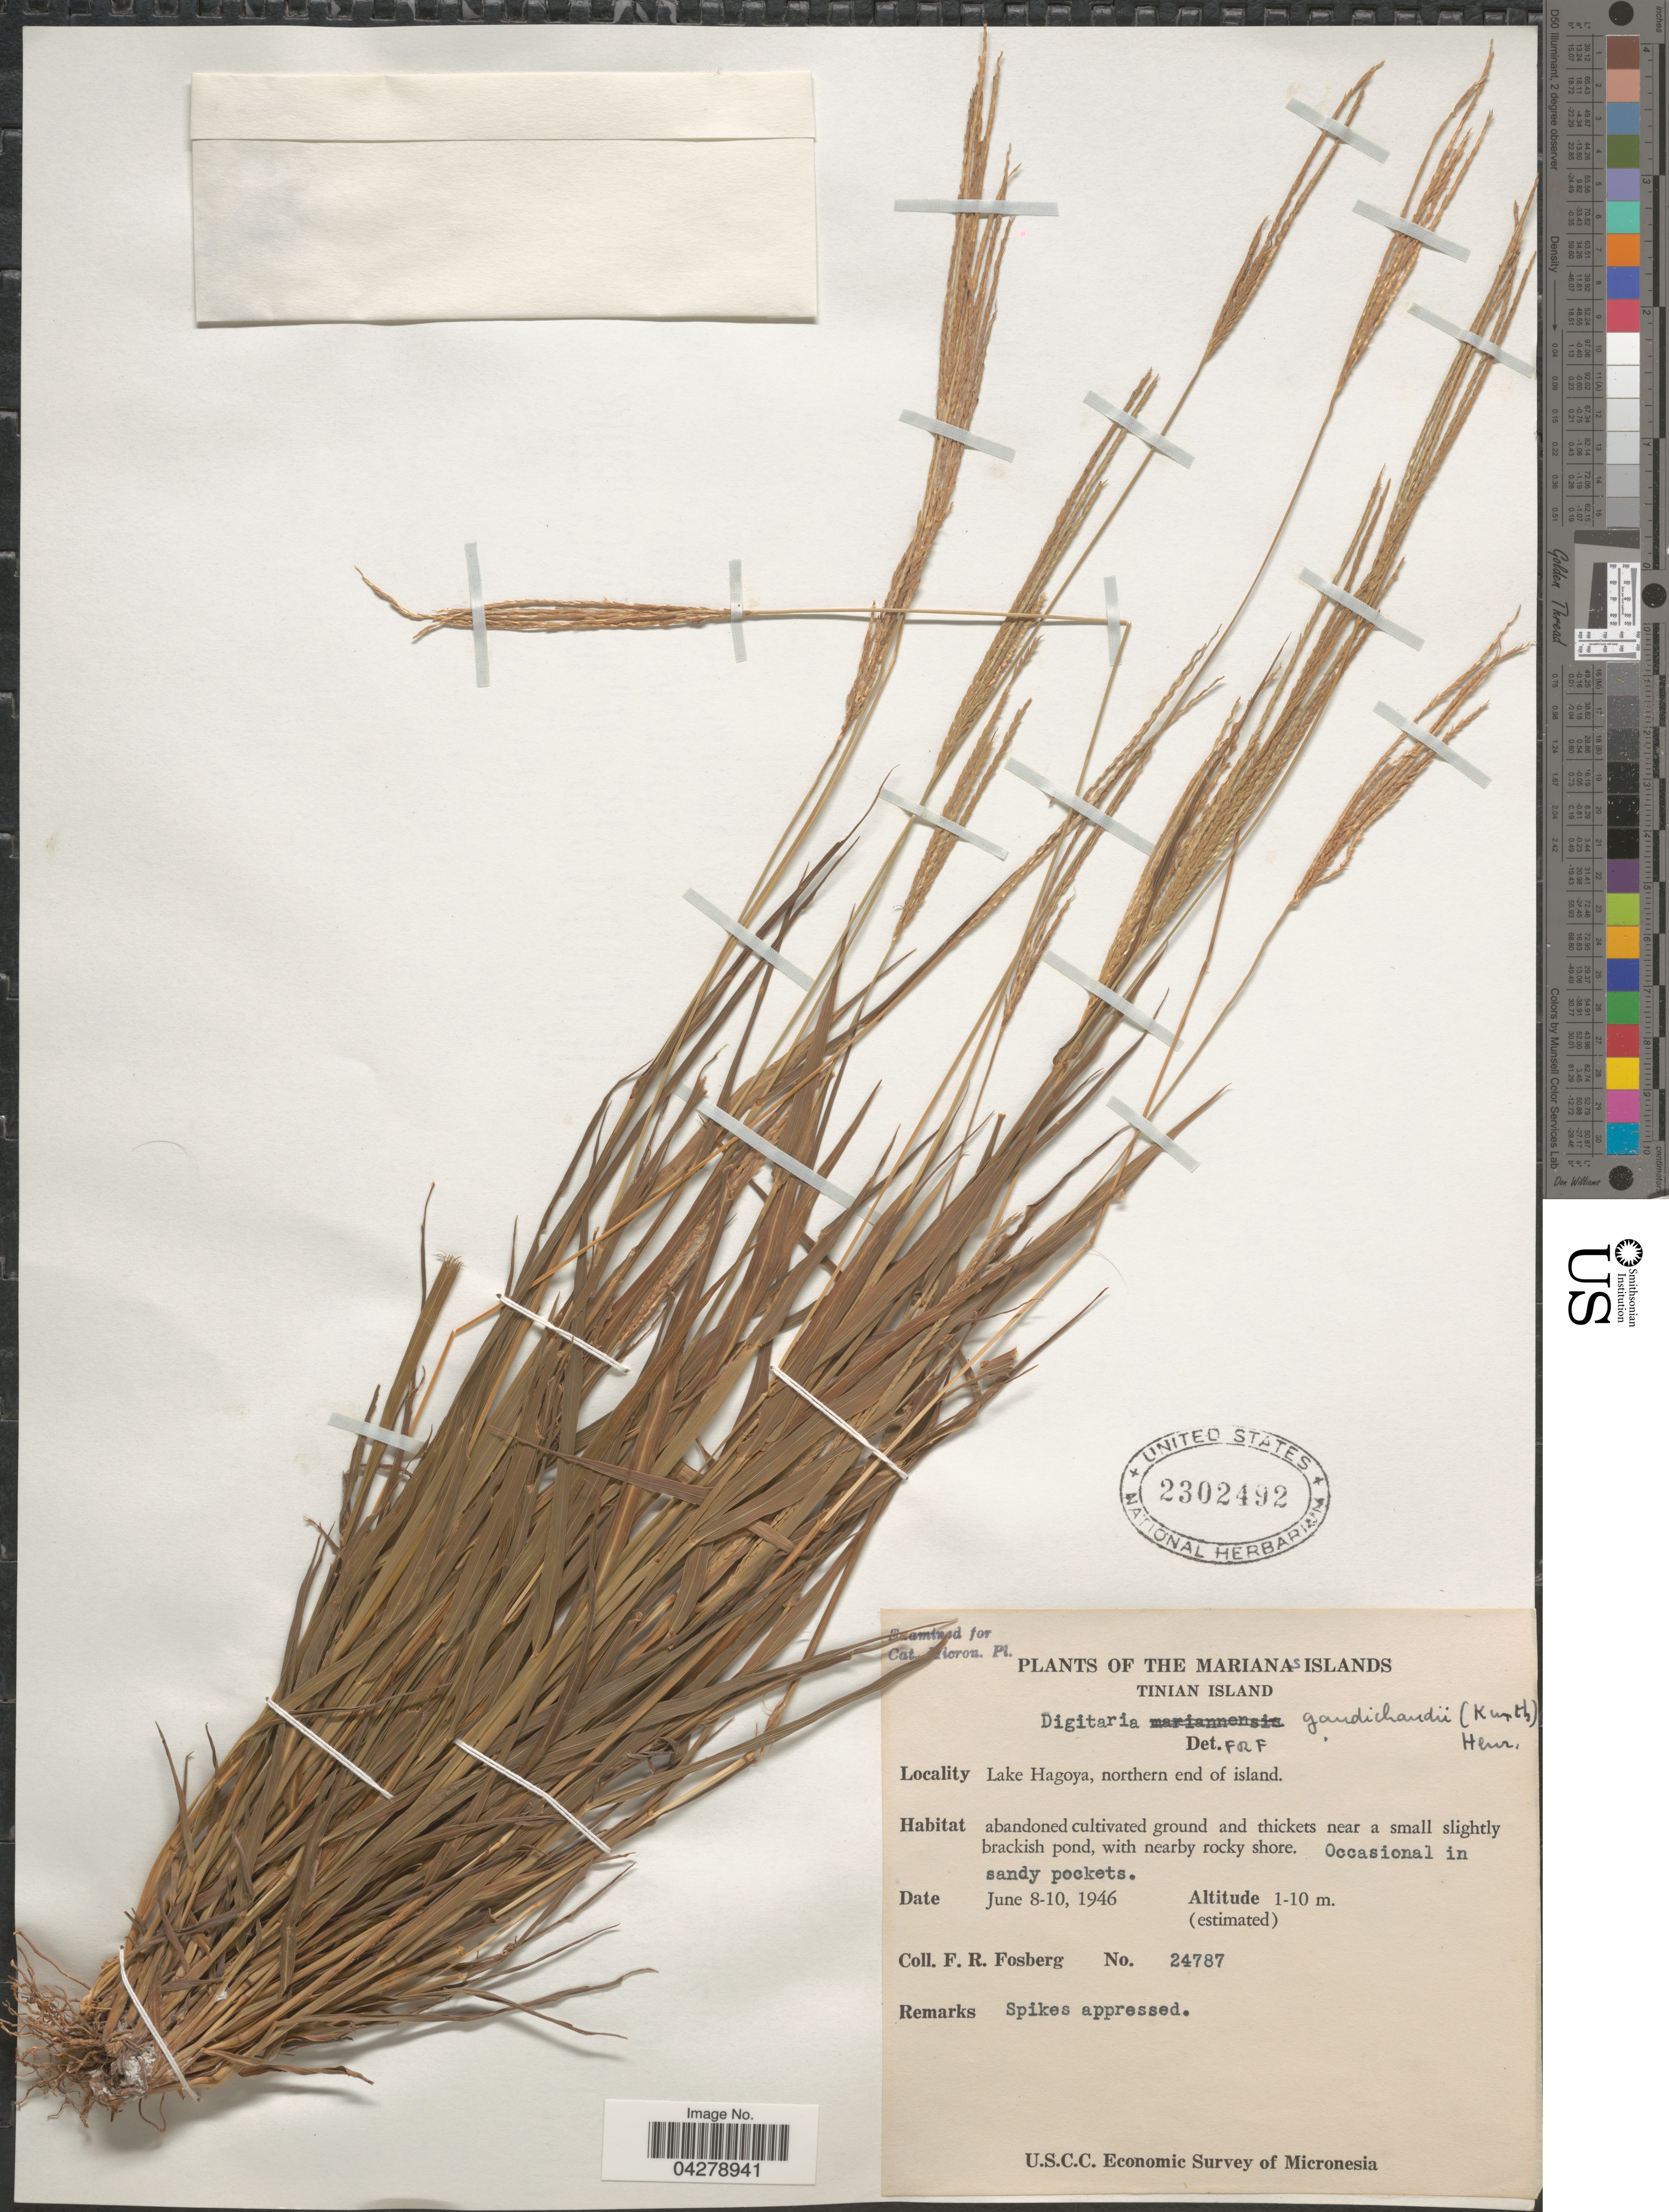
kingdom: Plantae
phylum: Tracheophyta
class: Liliopsida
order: Poales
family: Poaceae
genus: Digitaria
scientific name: Digitaria gaudichaudii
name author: (Kunth) Ham.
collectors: F. R. Fosberg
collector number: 24787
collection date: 1946-06-08/1946-06-10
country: Northern Mariana Islands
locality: The Marianas Islands. Tinian Island. Lake Hagoya, northern end of island. Abandoned cultivated ground and thickets near a small slightly brackish pond, with nearby rocky shore. Occasional in sandy pockets. U.S.C.C. Economic Survey of Micronesia.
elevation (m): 1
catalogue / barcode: US 2302492